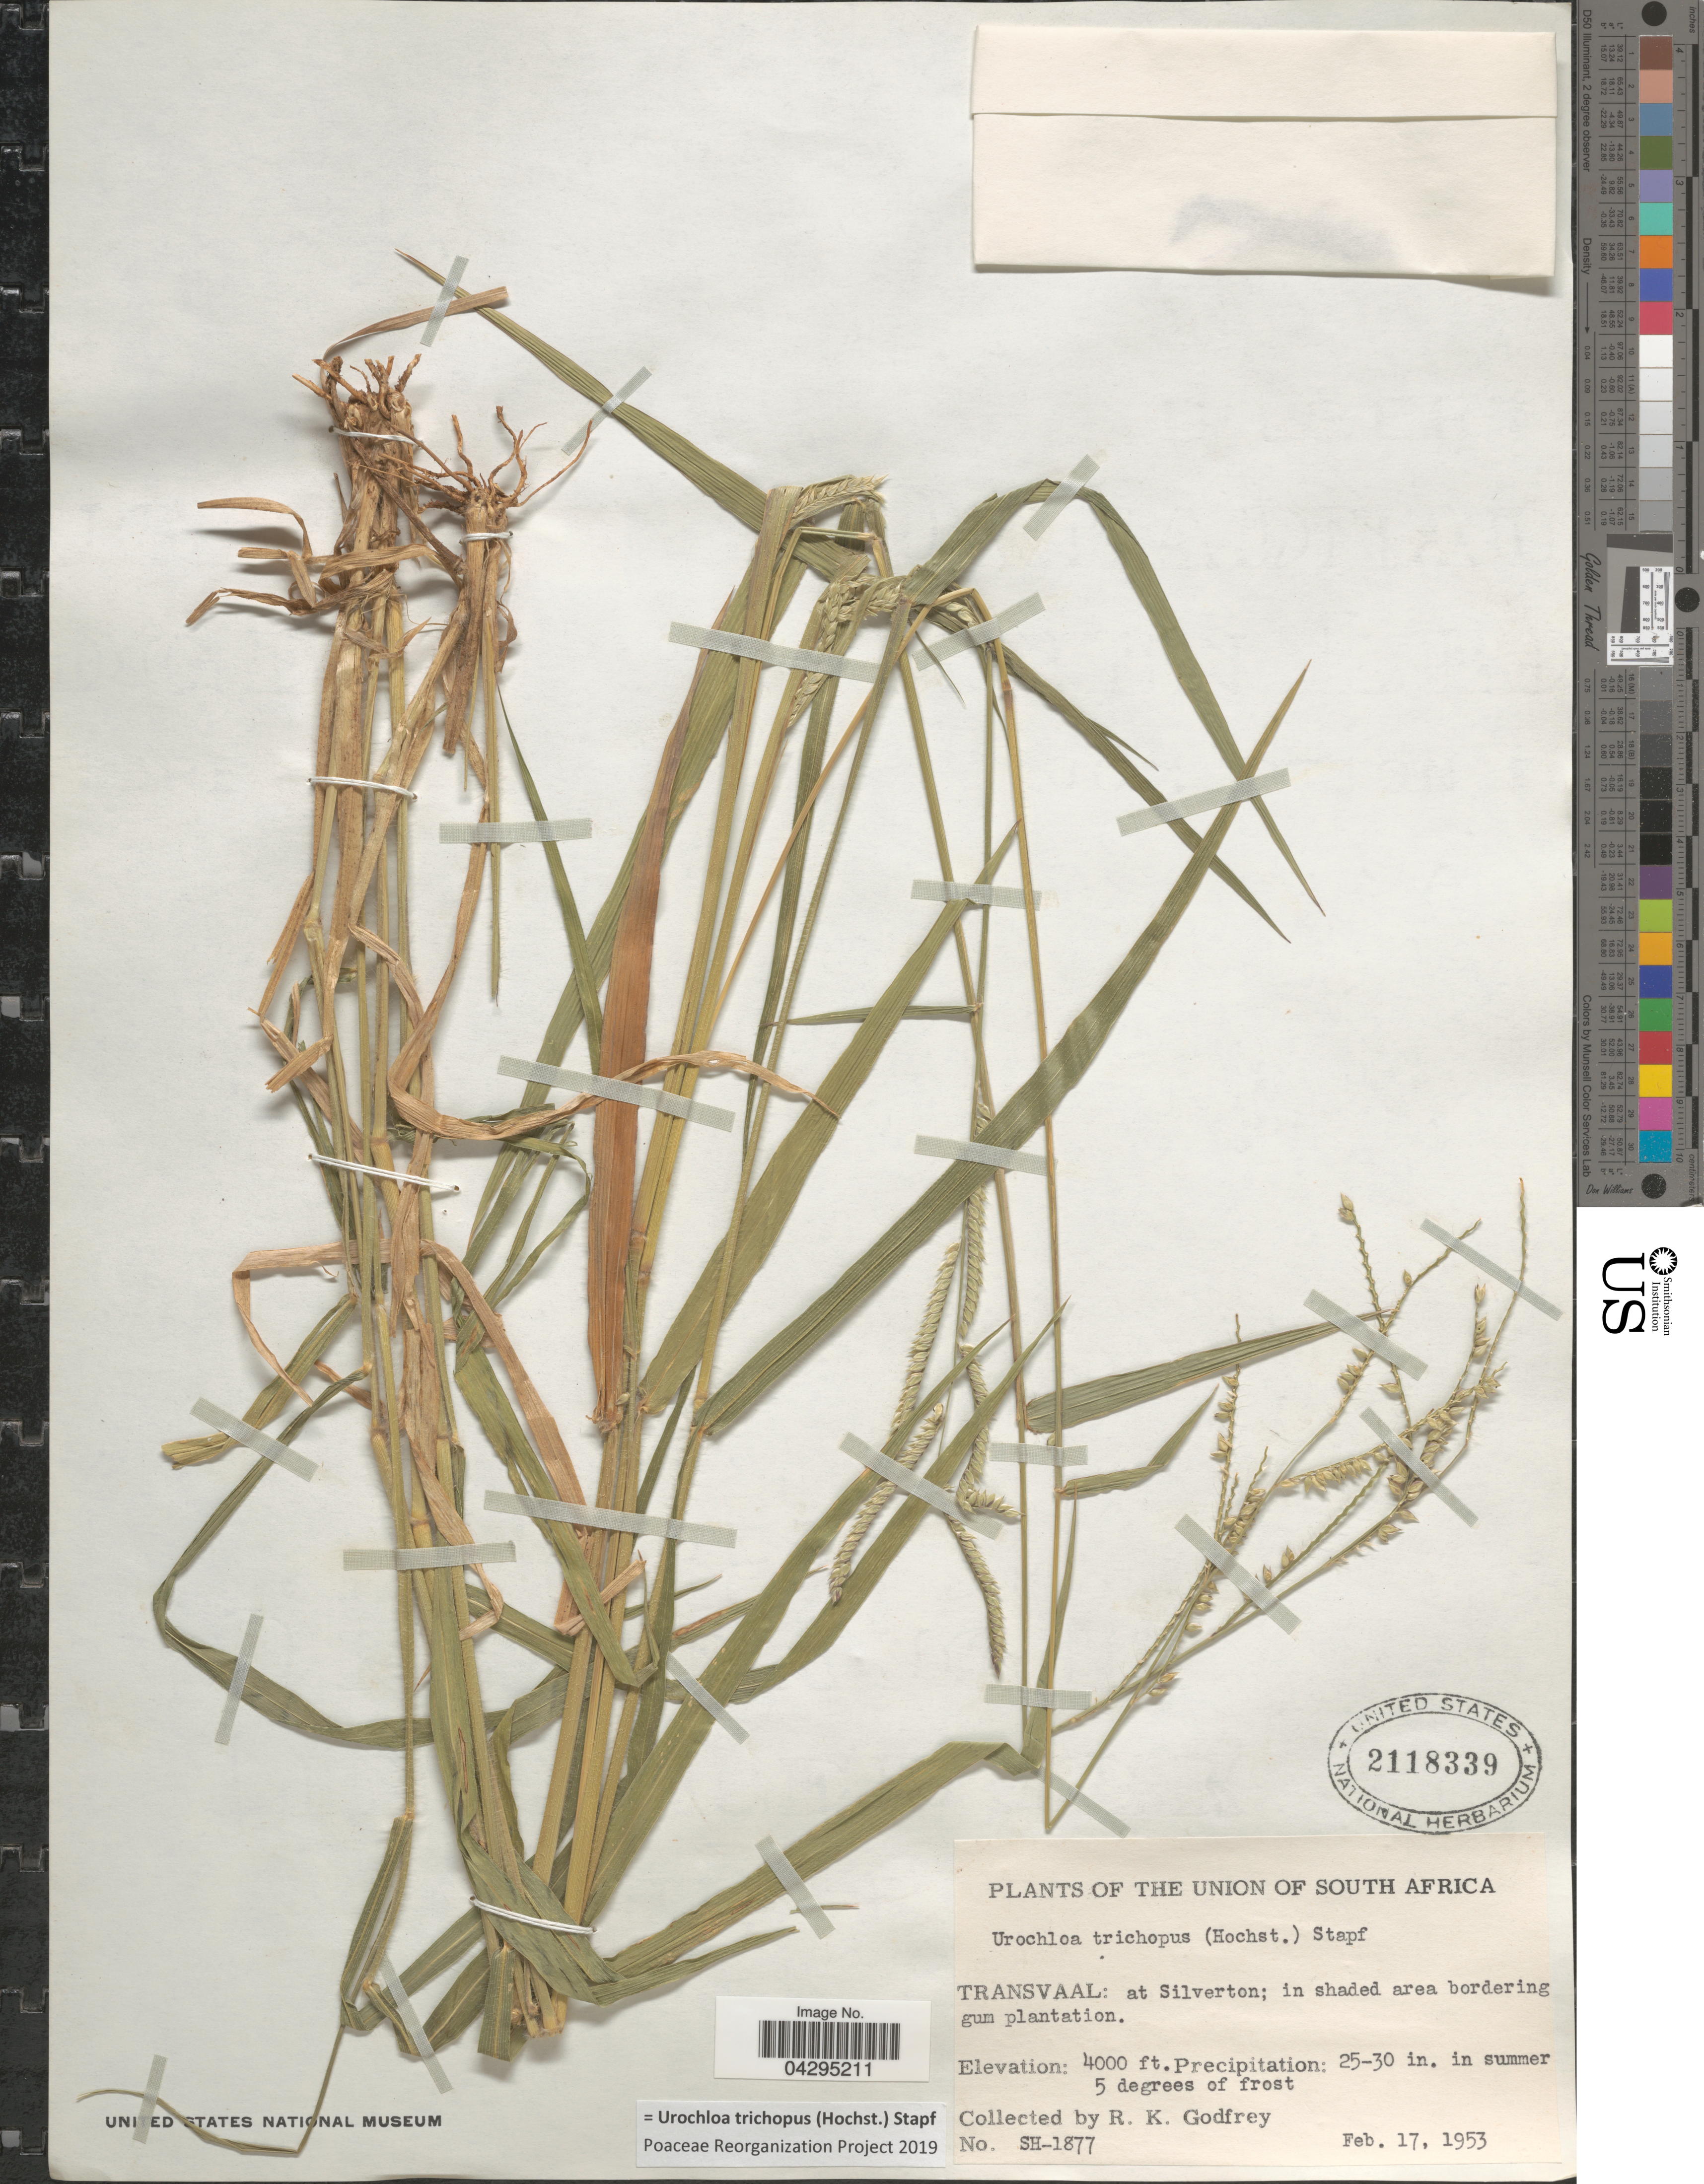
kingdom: Plantae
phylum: Tracheophyta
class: Liliopsida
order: Poales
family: Poaceae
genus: Urochloa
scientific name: Urochloa trichopus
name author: (Hochst.) Stapf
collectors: R. K. Godfrey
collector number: SH-1877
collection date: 1953-02-17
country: South Africa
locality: Union of South Africa. Transvaal: at Silverton; in shaded area bordering gum plantation.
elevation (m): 1219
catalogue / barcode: US 2118339